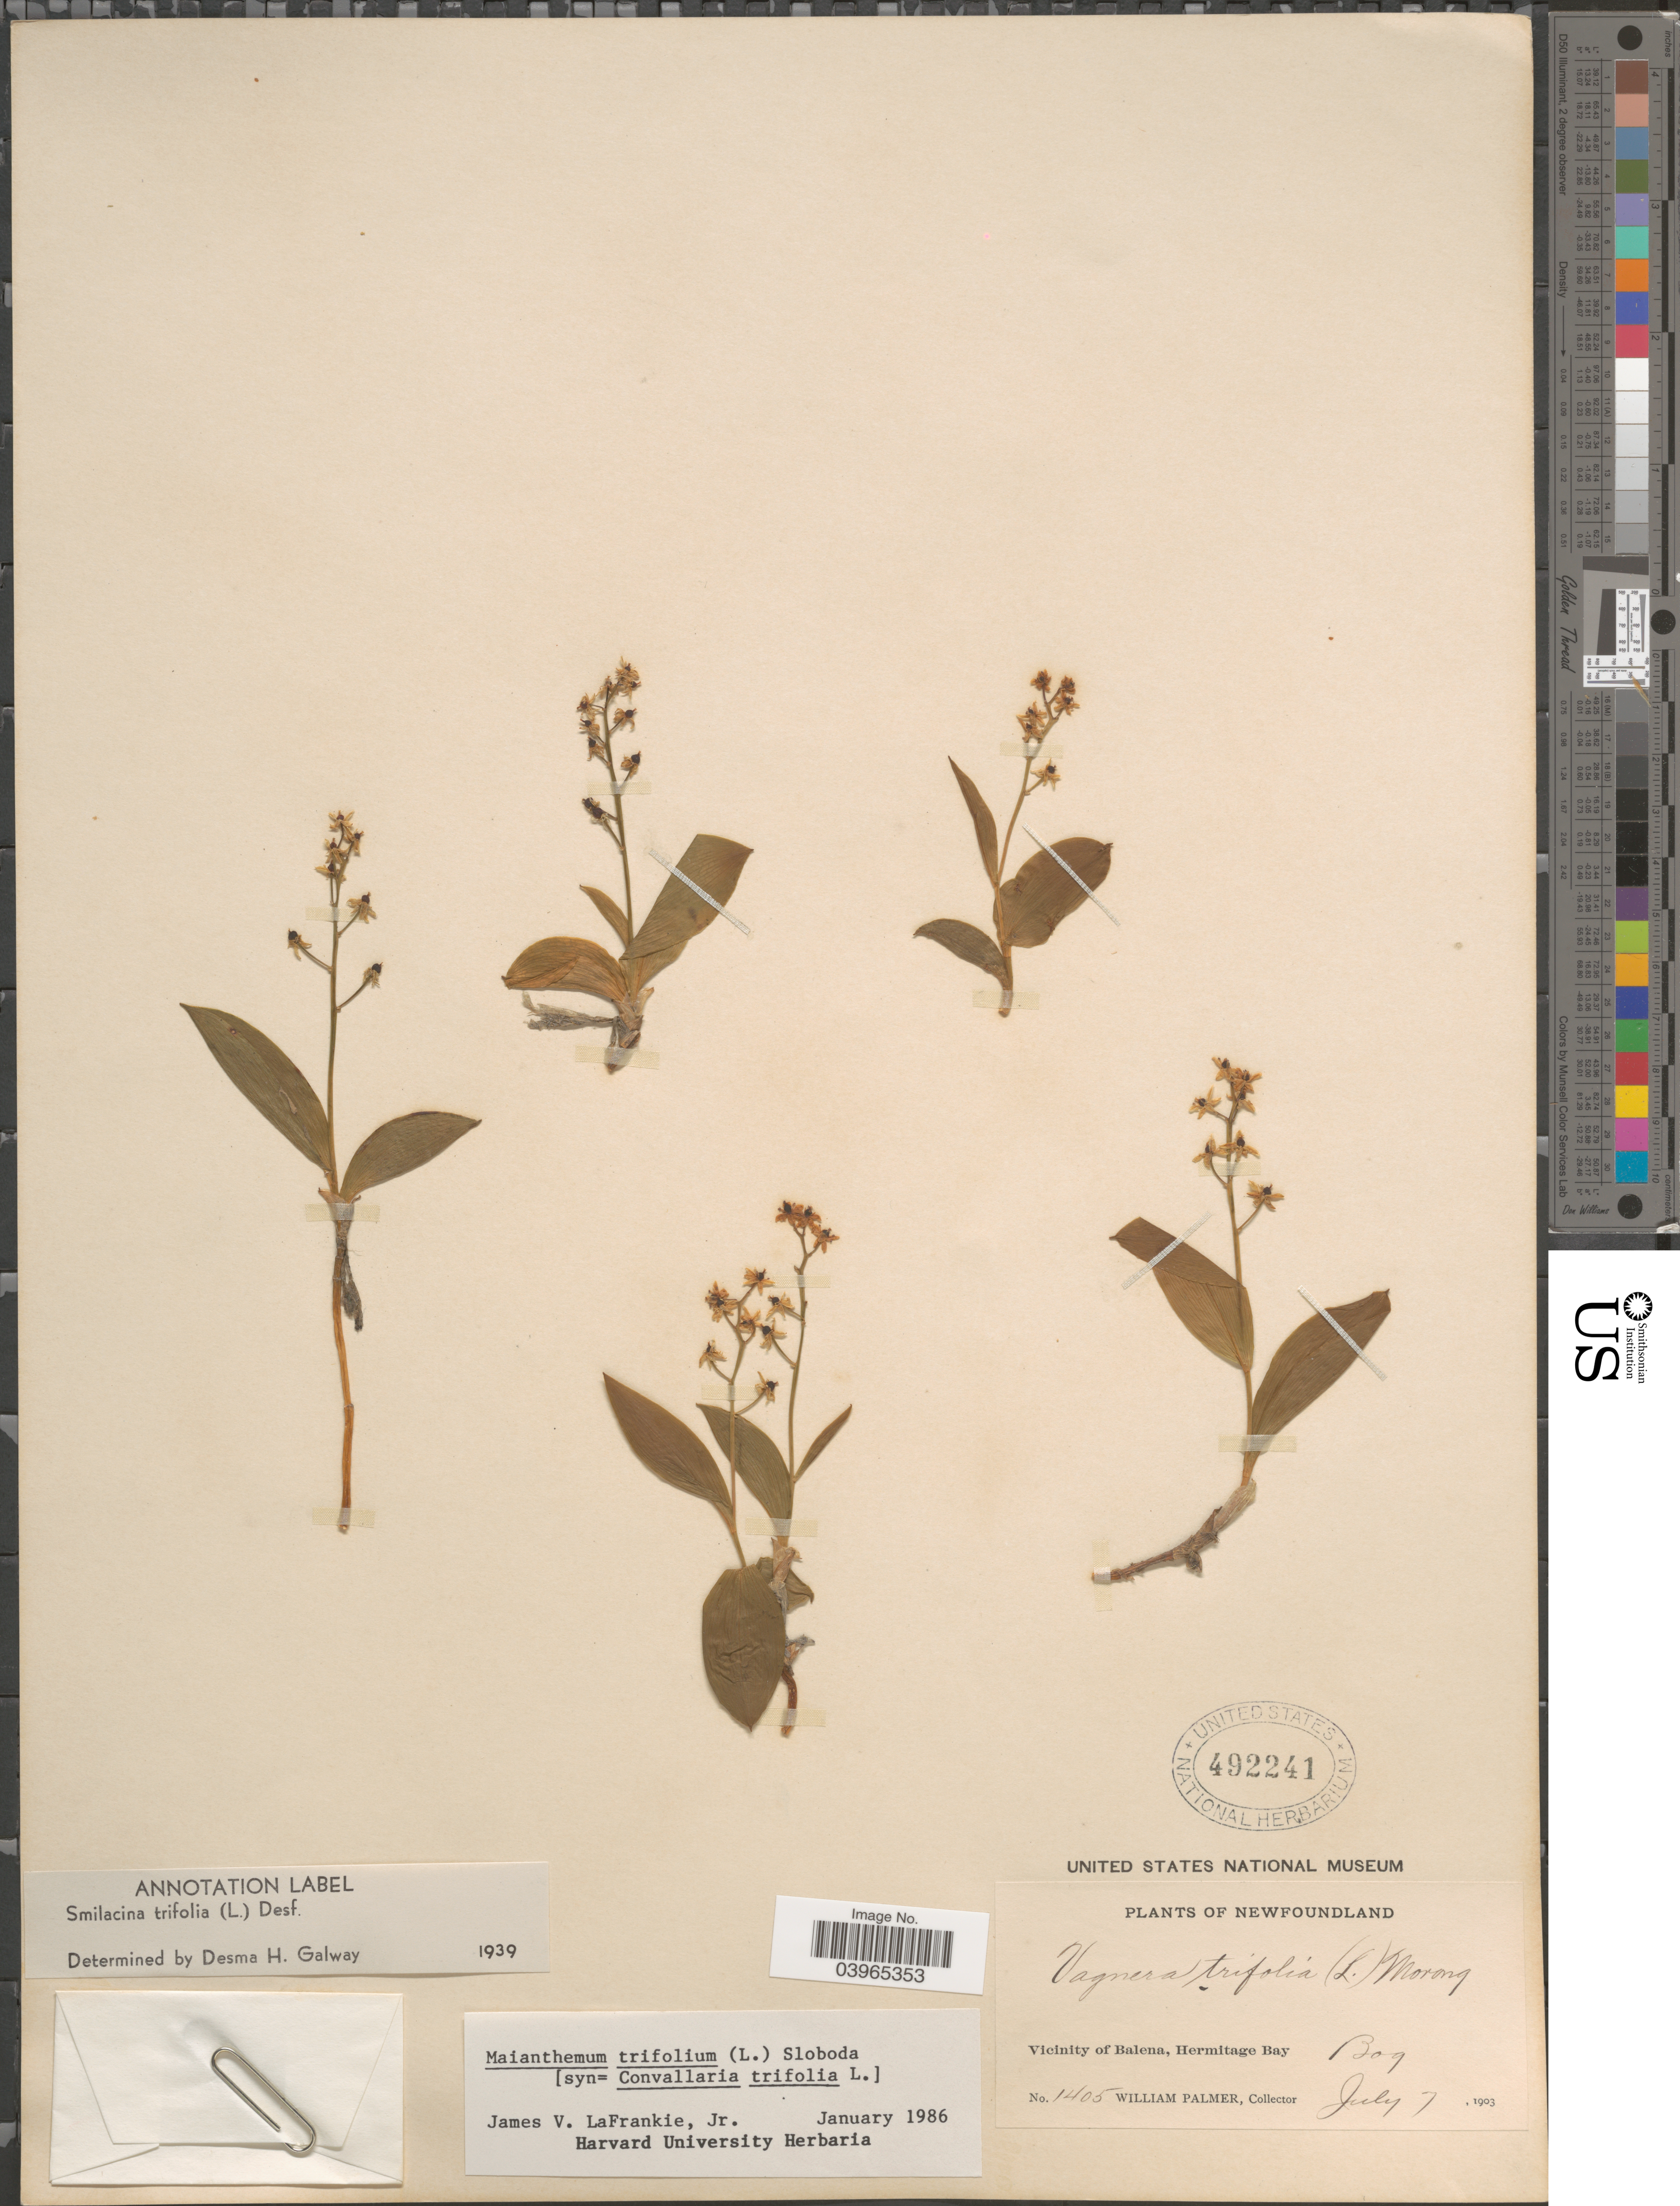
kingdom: Plantae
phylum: Tracheophyta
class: Liliopsida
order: Asparagales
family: Asparagaceae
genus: Maianthemum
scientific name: Maianthemum trifolium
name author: (L.) Sloboda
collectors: W. Palmer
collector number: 1405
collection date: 1903-07-07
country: Canada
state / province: Newfoundland and Labrador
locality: Vicinity of Balena, Hermitage Bay Bog.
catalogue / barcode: US 492241